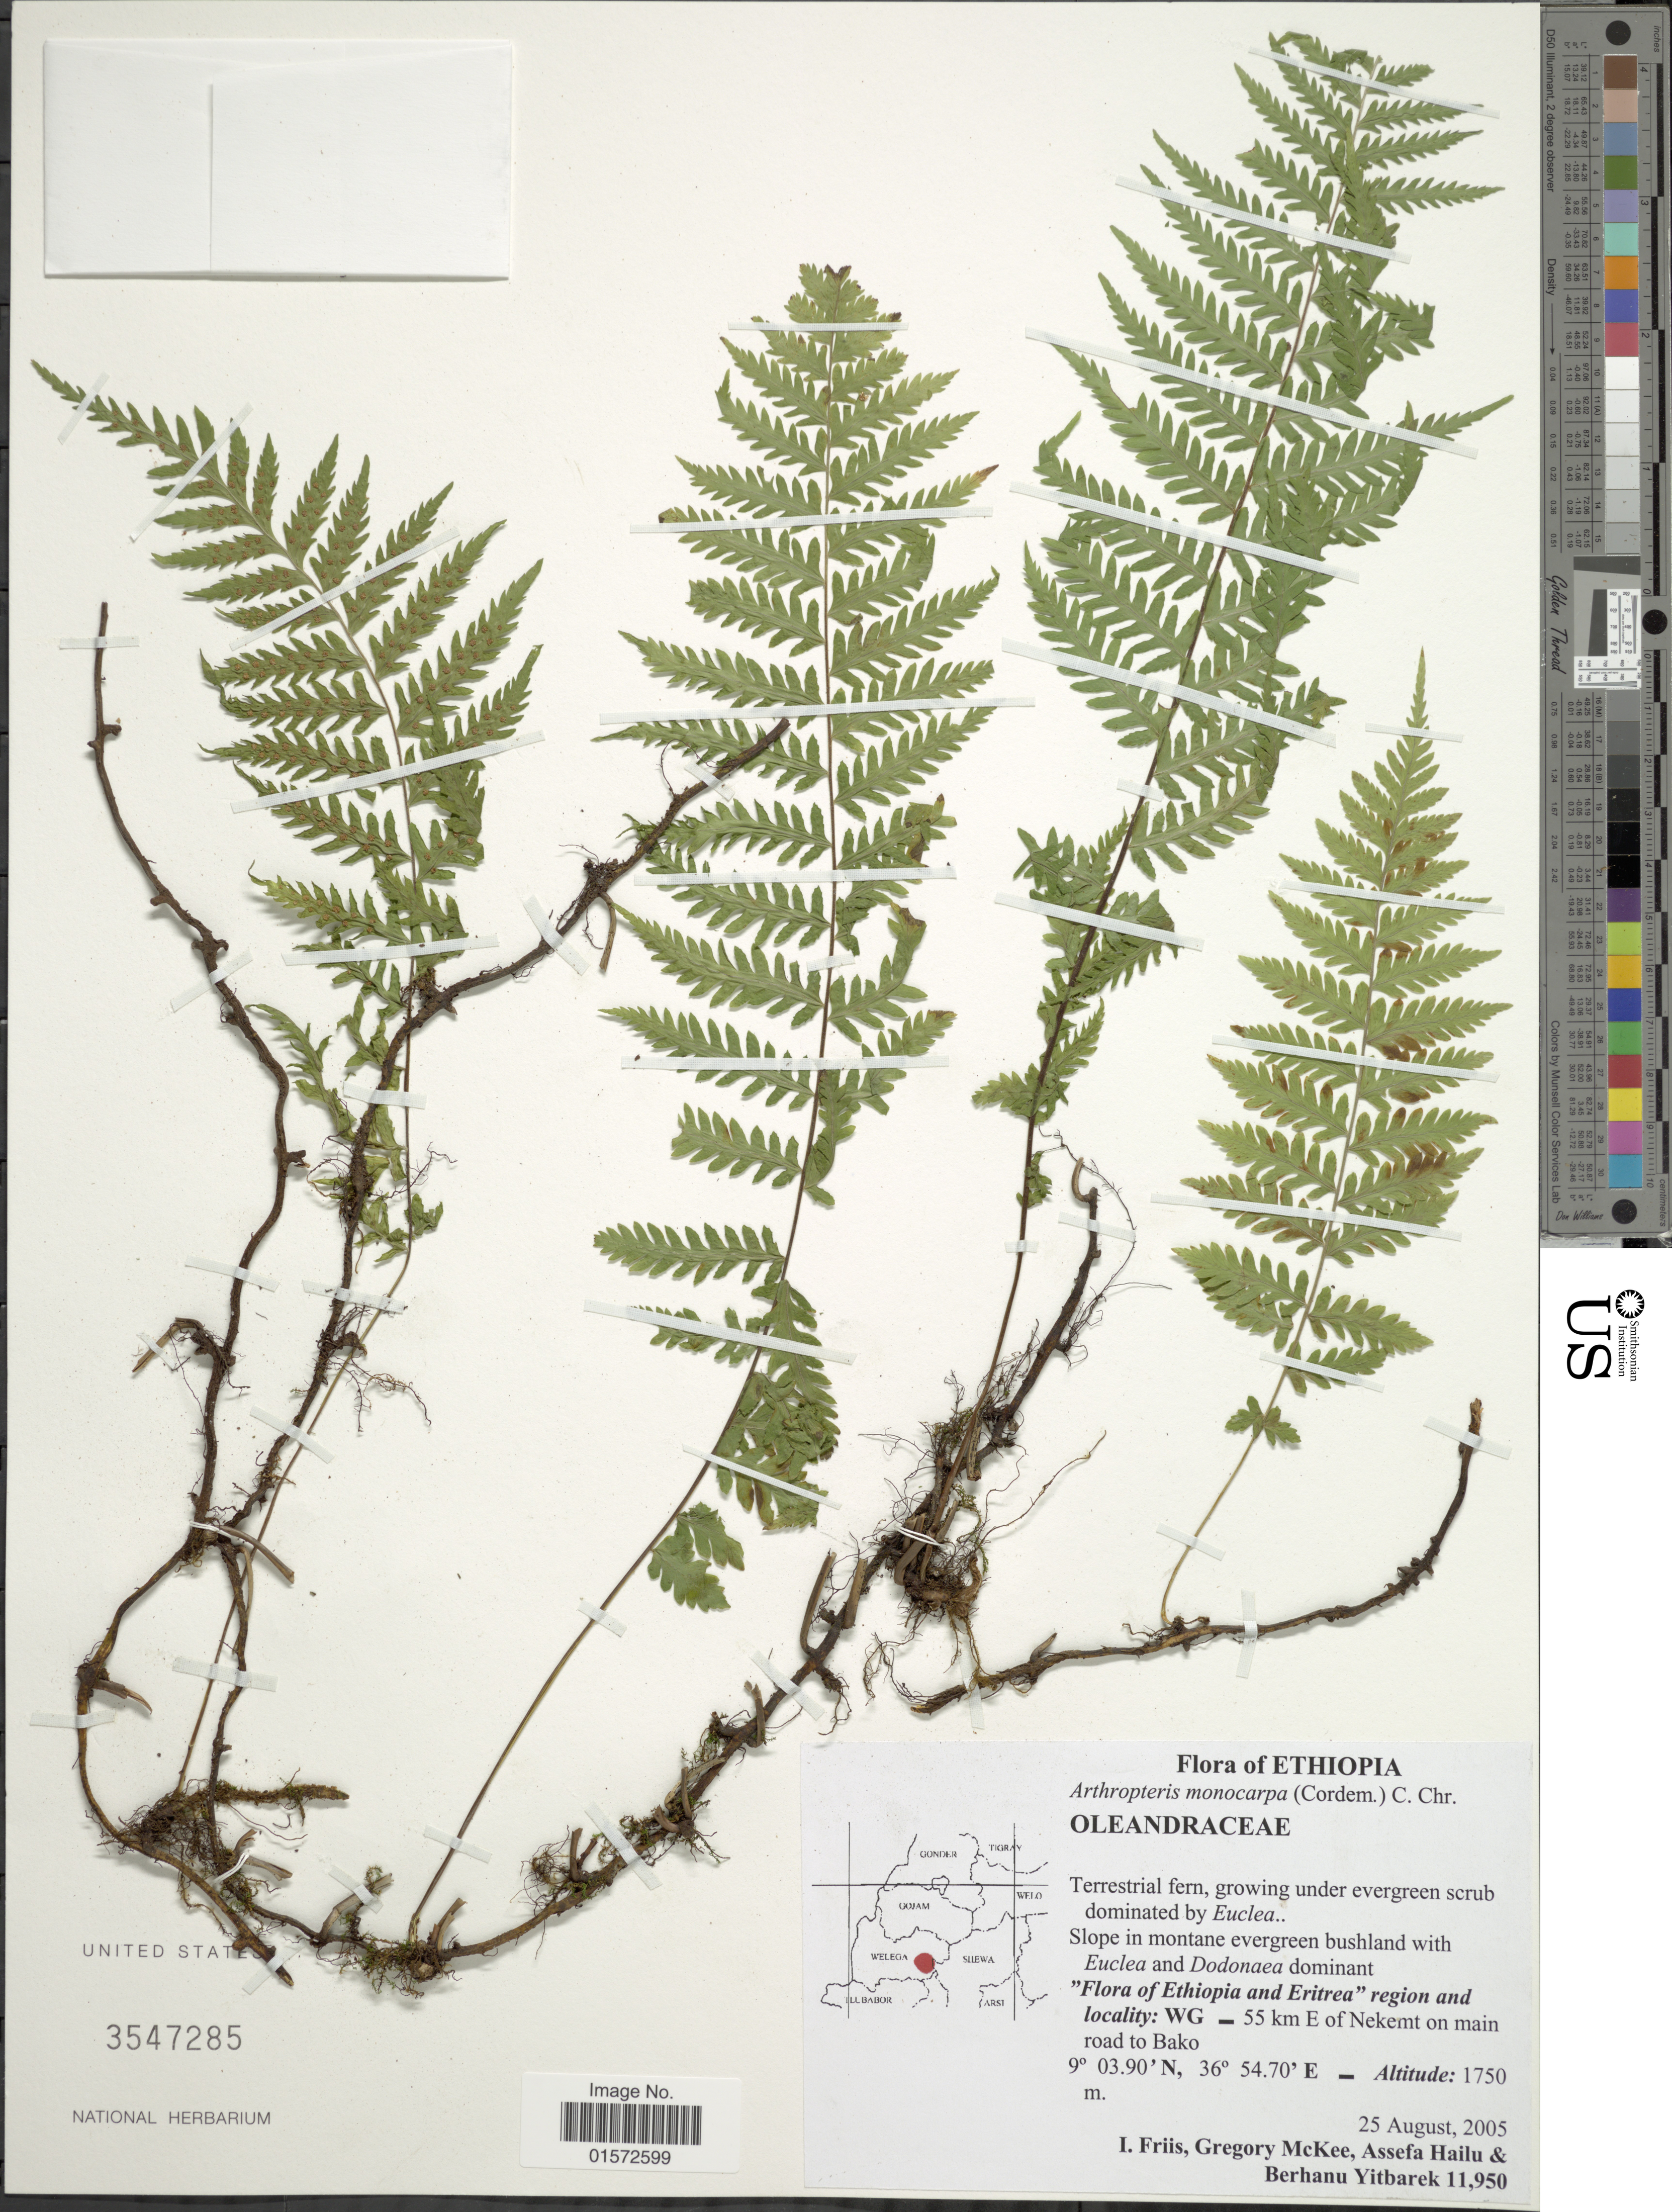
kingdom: Plantae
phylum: Tracheophyta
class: Polypodiopsida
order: Polypodiales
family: Tectariaceae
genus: Arthropteris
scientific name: Arthropteris monocarpa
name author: (Cordem.) C. Chr.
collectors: I. Friis, G. S. McKee, A. Hailu & B. Yitbarek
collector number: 11950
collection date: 2005-08-25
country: Ethiopia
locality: Ethiopia and Erotrea region and locality WG - 55 km E of Nekemt on main road to Bako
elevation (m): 1750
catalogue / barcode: US 3547285